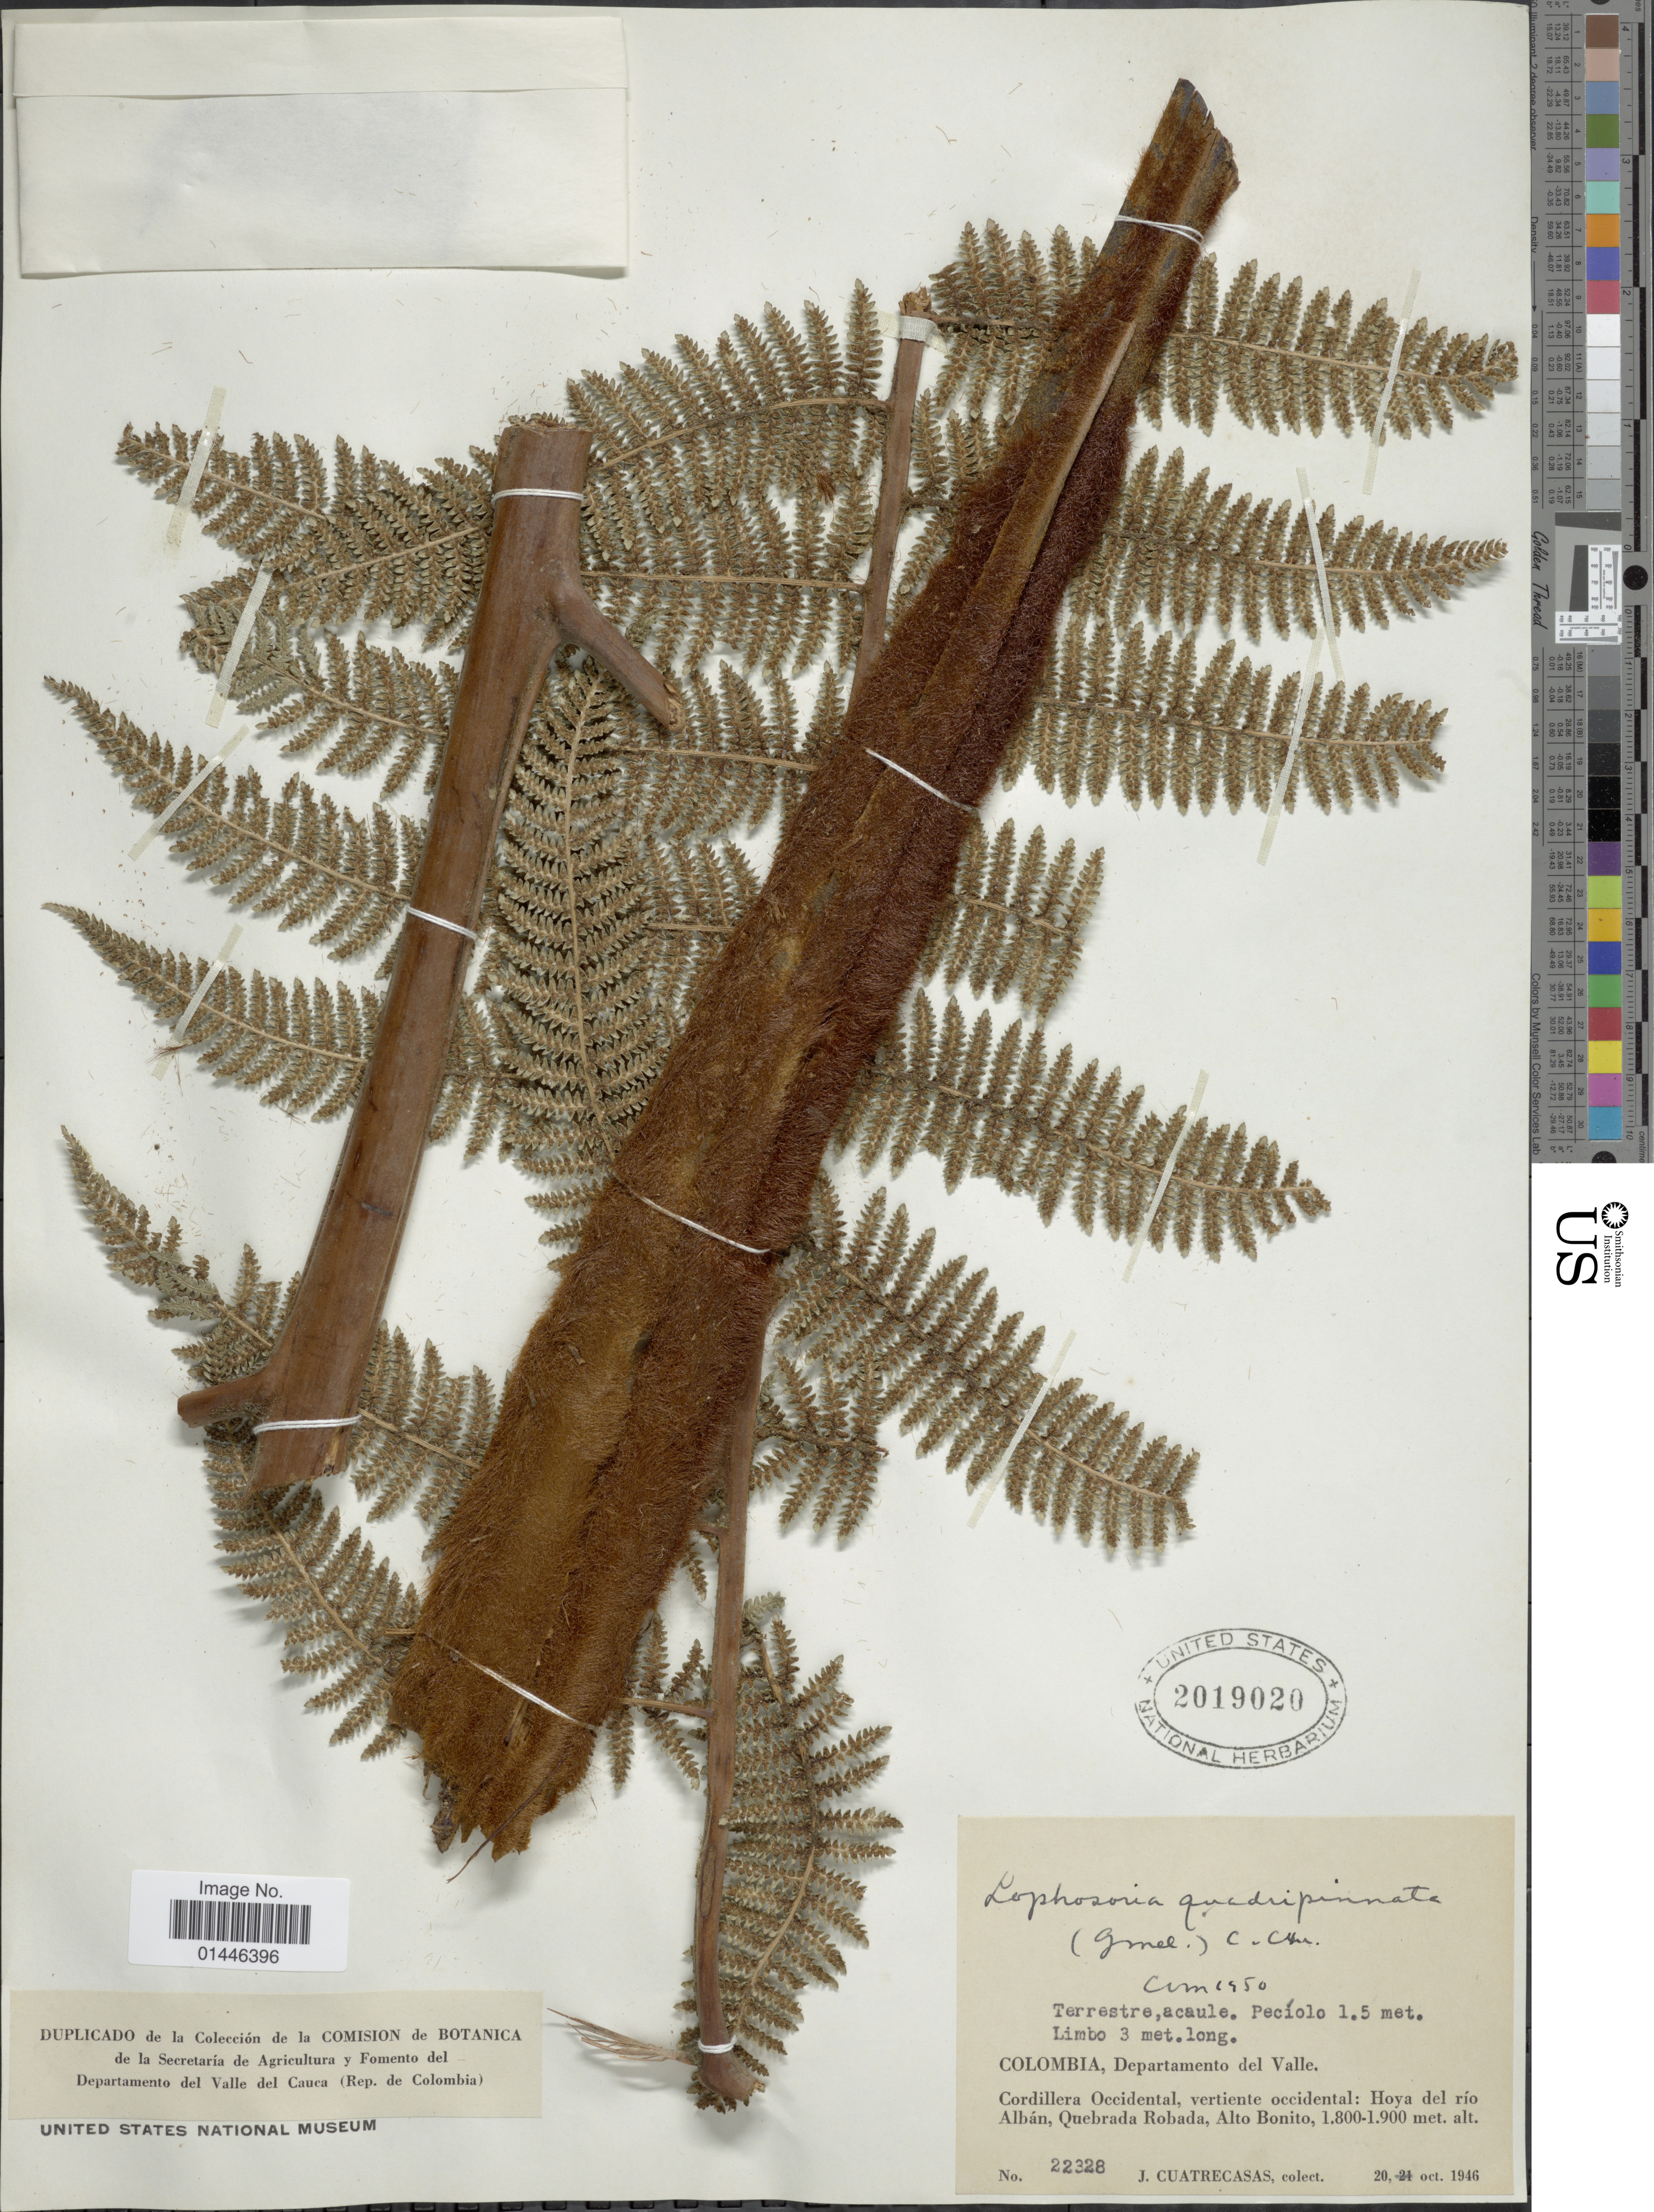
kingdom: Plantae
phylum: Tracheophyta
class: Polypodiopsida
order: Cyatheales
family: Dicksoniaceae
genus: Lophosoria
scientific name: Lophosoria quadripinnata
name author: (J.F. Gmel.) C. Chr.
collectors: J. Cuatrecasas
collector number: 22328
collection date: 1946-10-20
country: Colombia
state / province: Valle del Cauca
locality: Departamento del Valle. Cordillera Occidental, vertiente occidental: Hoya del río Albán, Quebrada Robada, Alto Bonito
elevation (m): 1800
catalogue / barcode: US 2019020